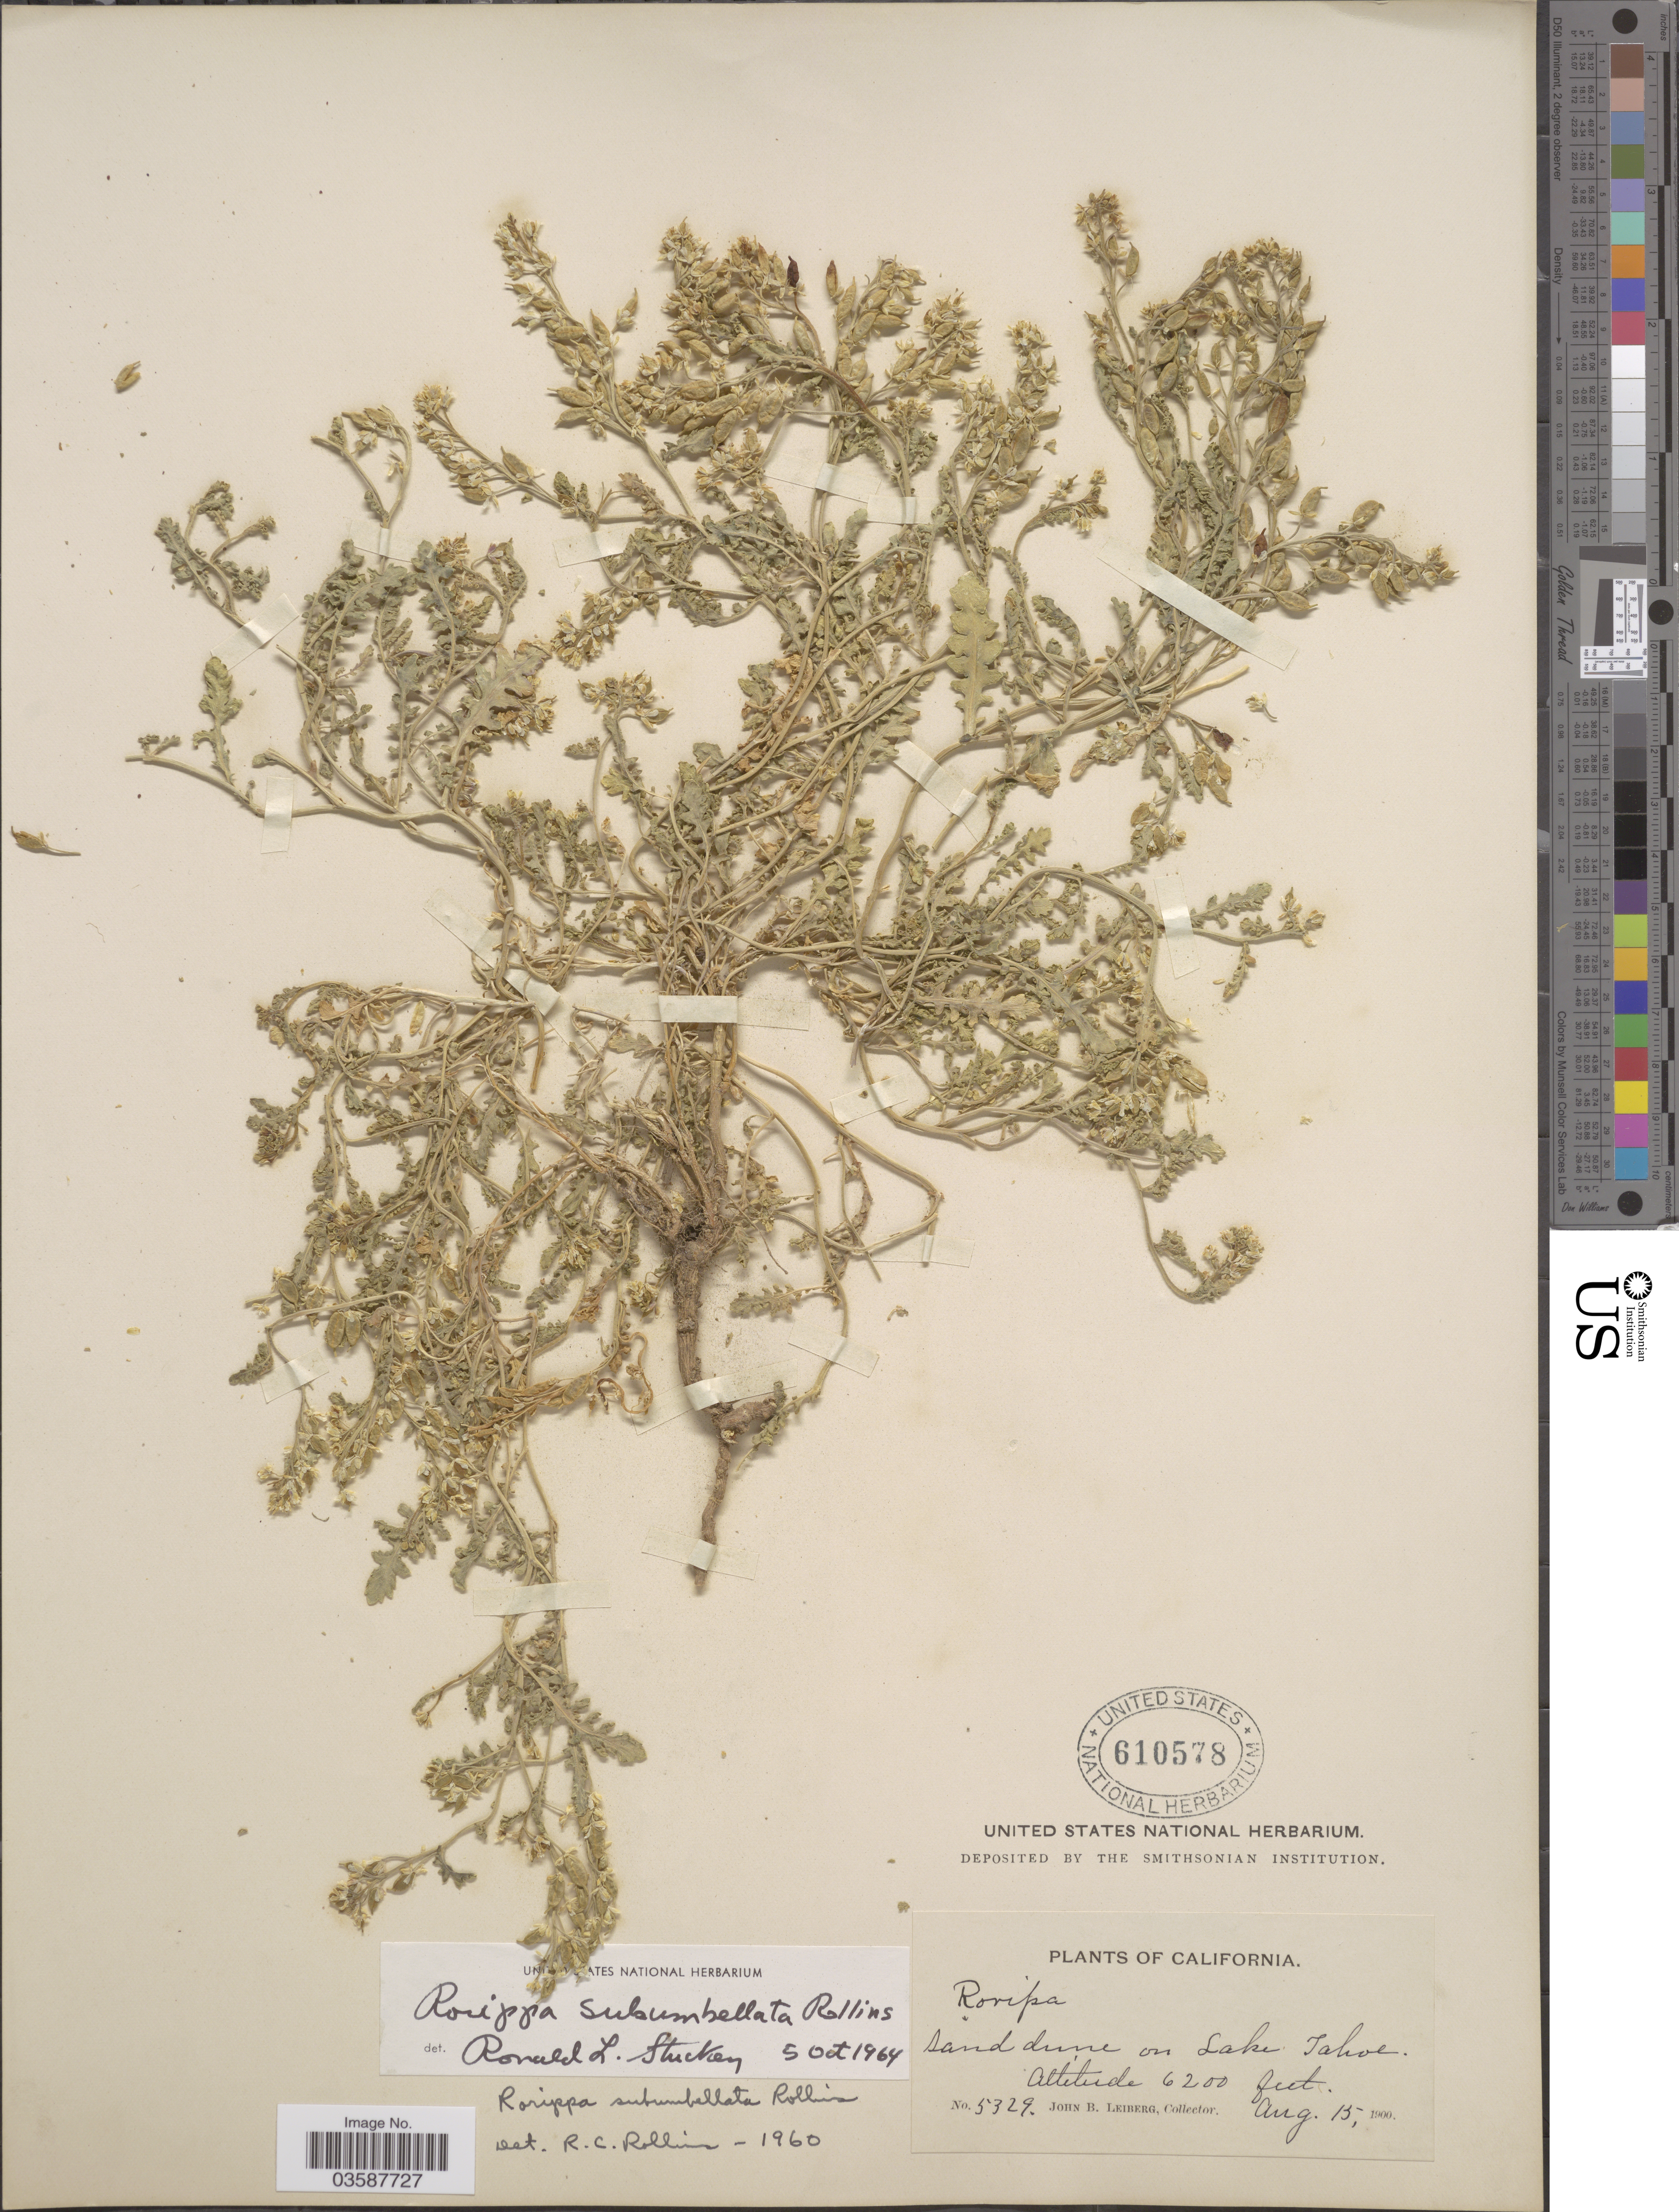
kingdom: Plantae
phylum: Tracheophyta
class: Magnoliopsida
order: Brassicales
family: Brassicaceae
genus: Rorippa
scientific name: Rorippa subumbellata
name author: Rollins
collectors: J. B. Leiberg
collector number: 5329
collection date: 1900-08-15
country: United States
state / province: California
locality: Sand dune on Lake Tahoe.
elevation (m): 1890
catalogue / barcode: US 610578